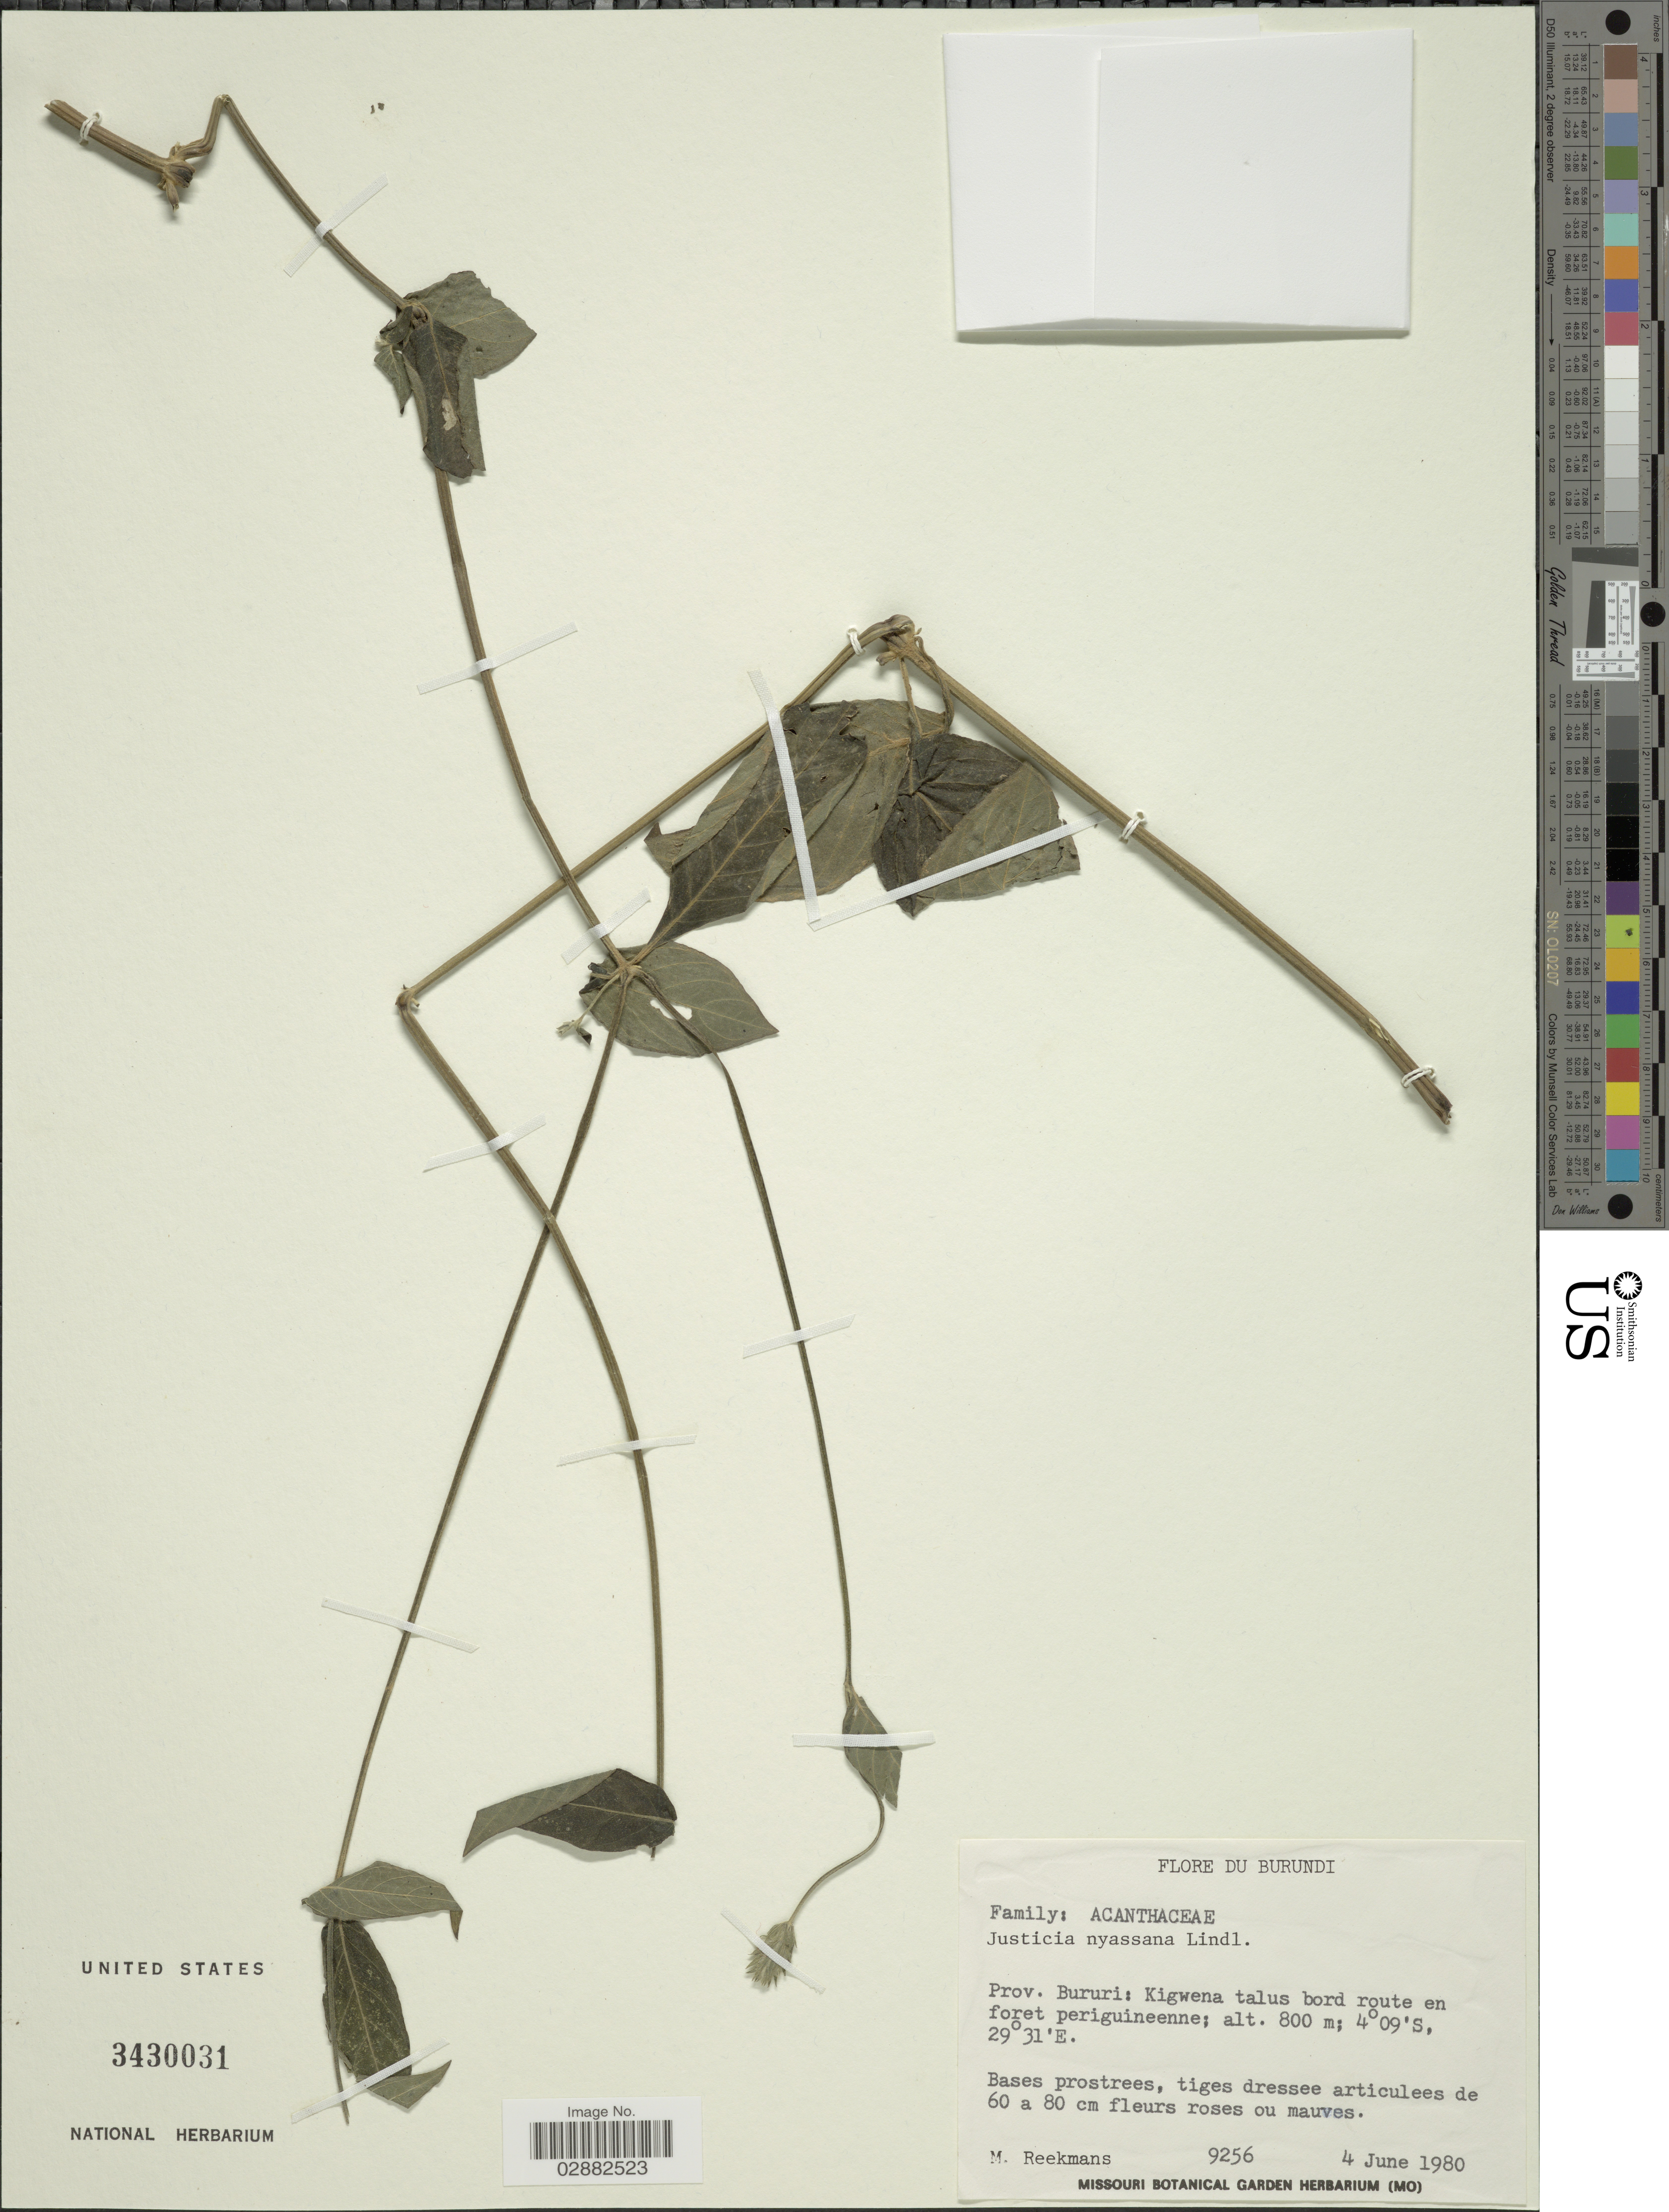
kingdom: Plantae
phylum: Tracheophyta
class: Magnoliopsida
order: Lamiales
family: Acanthaceae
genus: Justicia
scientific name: Justicia nyassae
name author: Lindau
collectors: M. Reekmans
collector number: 9256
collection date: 1980-06-04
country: Burundi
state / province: Bururi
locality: Kigwena talus bord route en foret periguineenne.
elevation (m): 800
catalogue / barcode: US 3430031